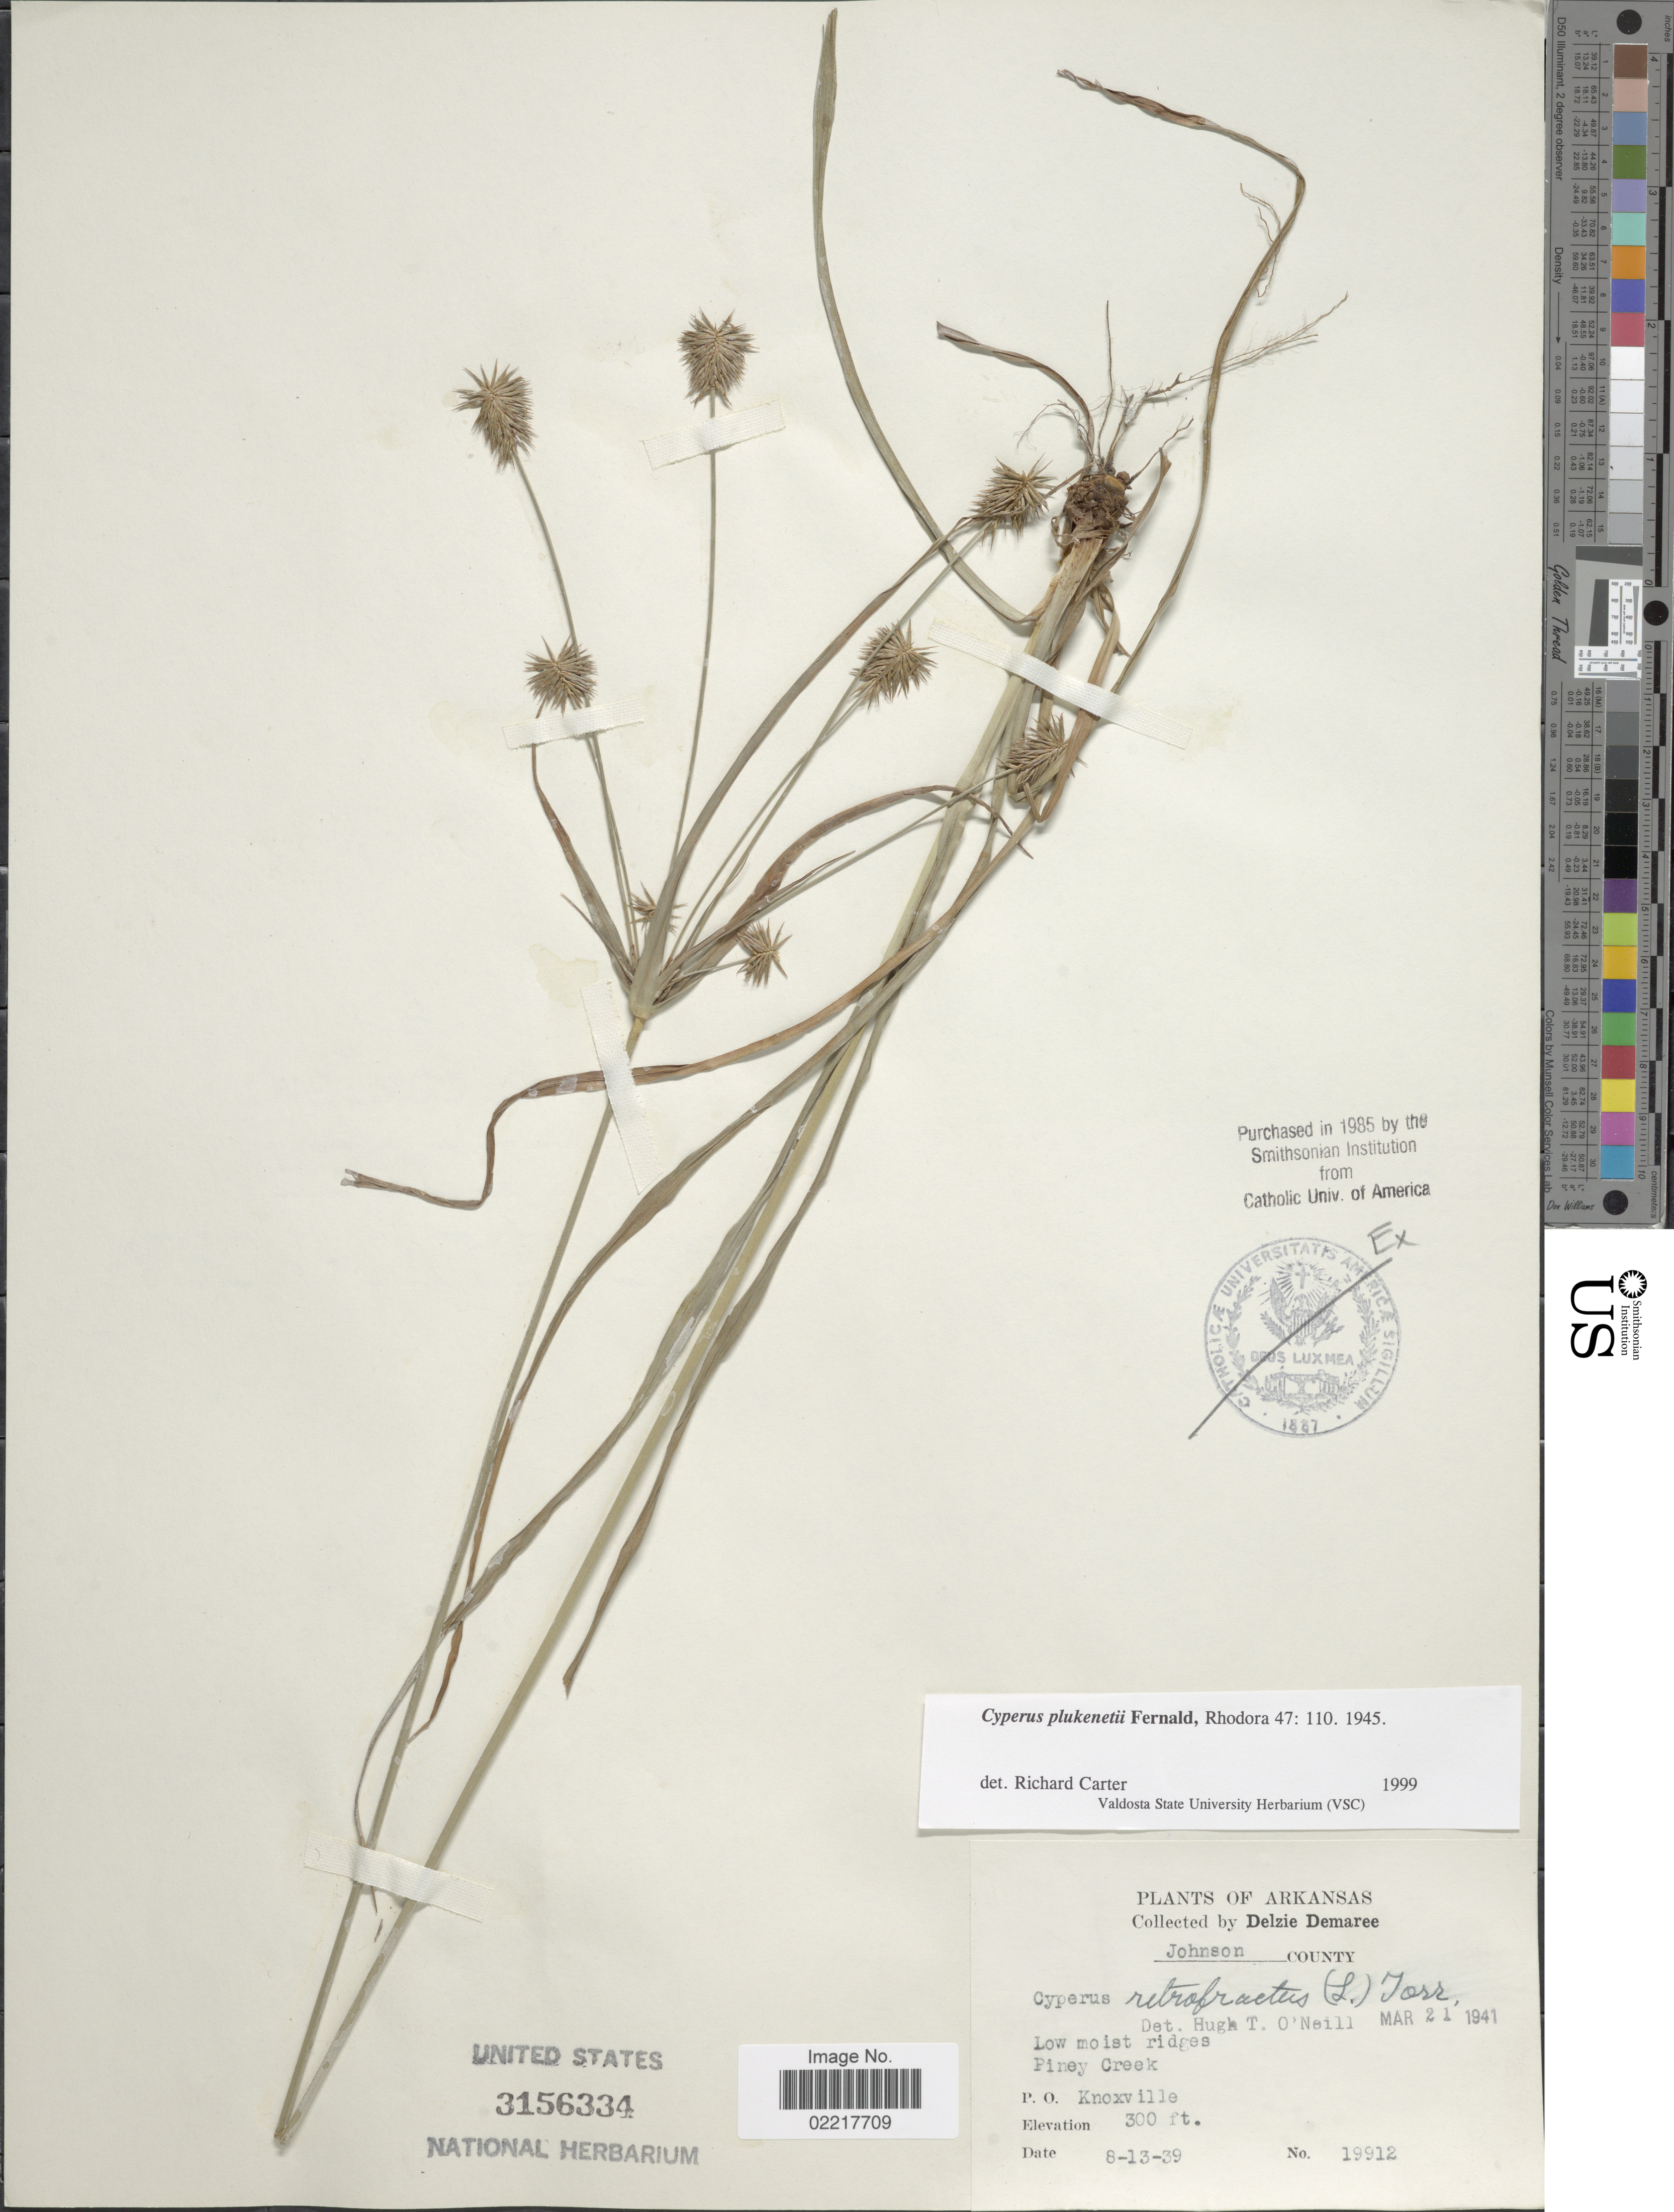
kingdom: Plantae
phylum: Tracheophyta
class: Liliopsida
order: Poales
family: Cyperaceae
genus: Cyperus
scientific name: Cyperus plukenetii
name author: Fernald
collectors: D. Demaree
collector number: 19912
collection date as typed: Transcribed d/m/y: 13/8/39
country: United States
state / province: Arkansas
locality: Johnson County. P. O. Knoxville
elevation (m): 91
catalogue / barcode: US 3156334